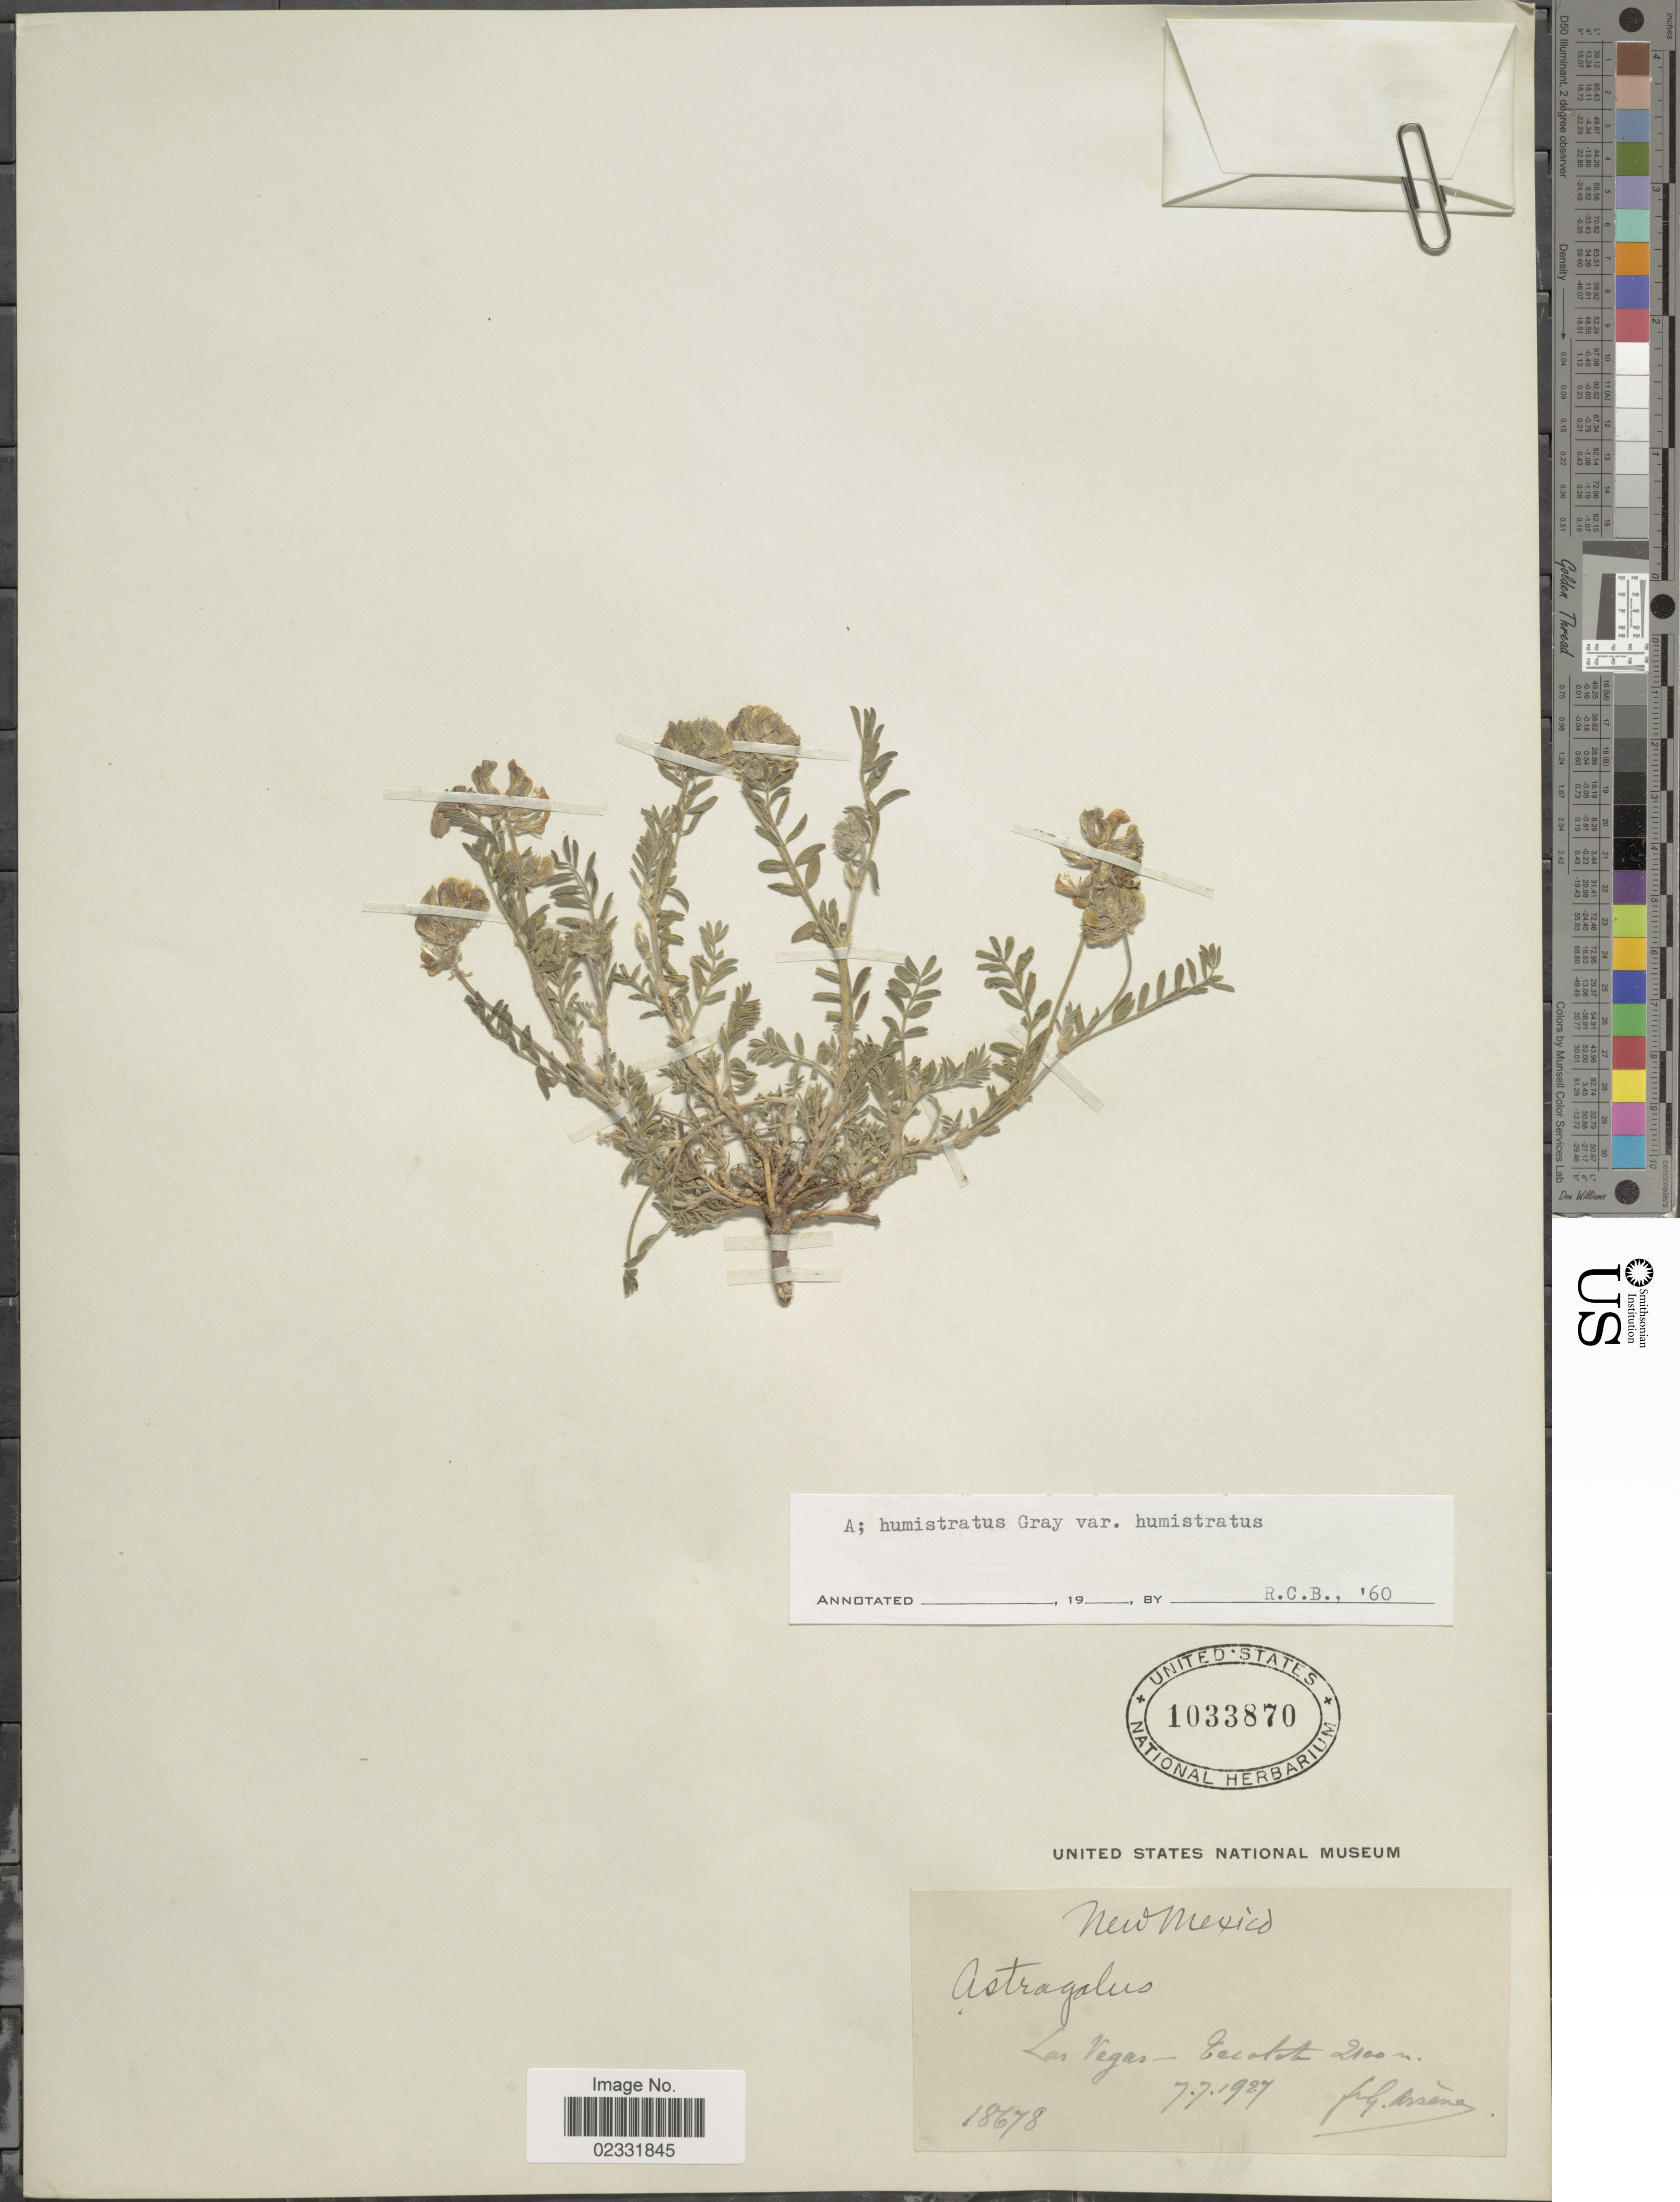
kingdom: Plantae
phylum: Tracheophyta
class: Magnoliopsida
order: Fabales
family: Fabaceae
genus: Astragalus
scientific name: Astragalus humistratus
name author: A. Gray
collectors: Bro. G. Arsène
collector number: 18678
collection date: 1927-07-07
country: United States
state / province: New Mexico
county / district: San Miguel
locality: Las Vegas - Tecolote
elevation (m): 2100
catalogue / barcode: US 1033870